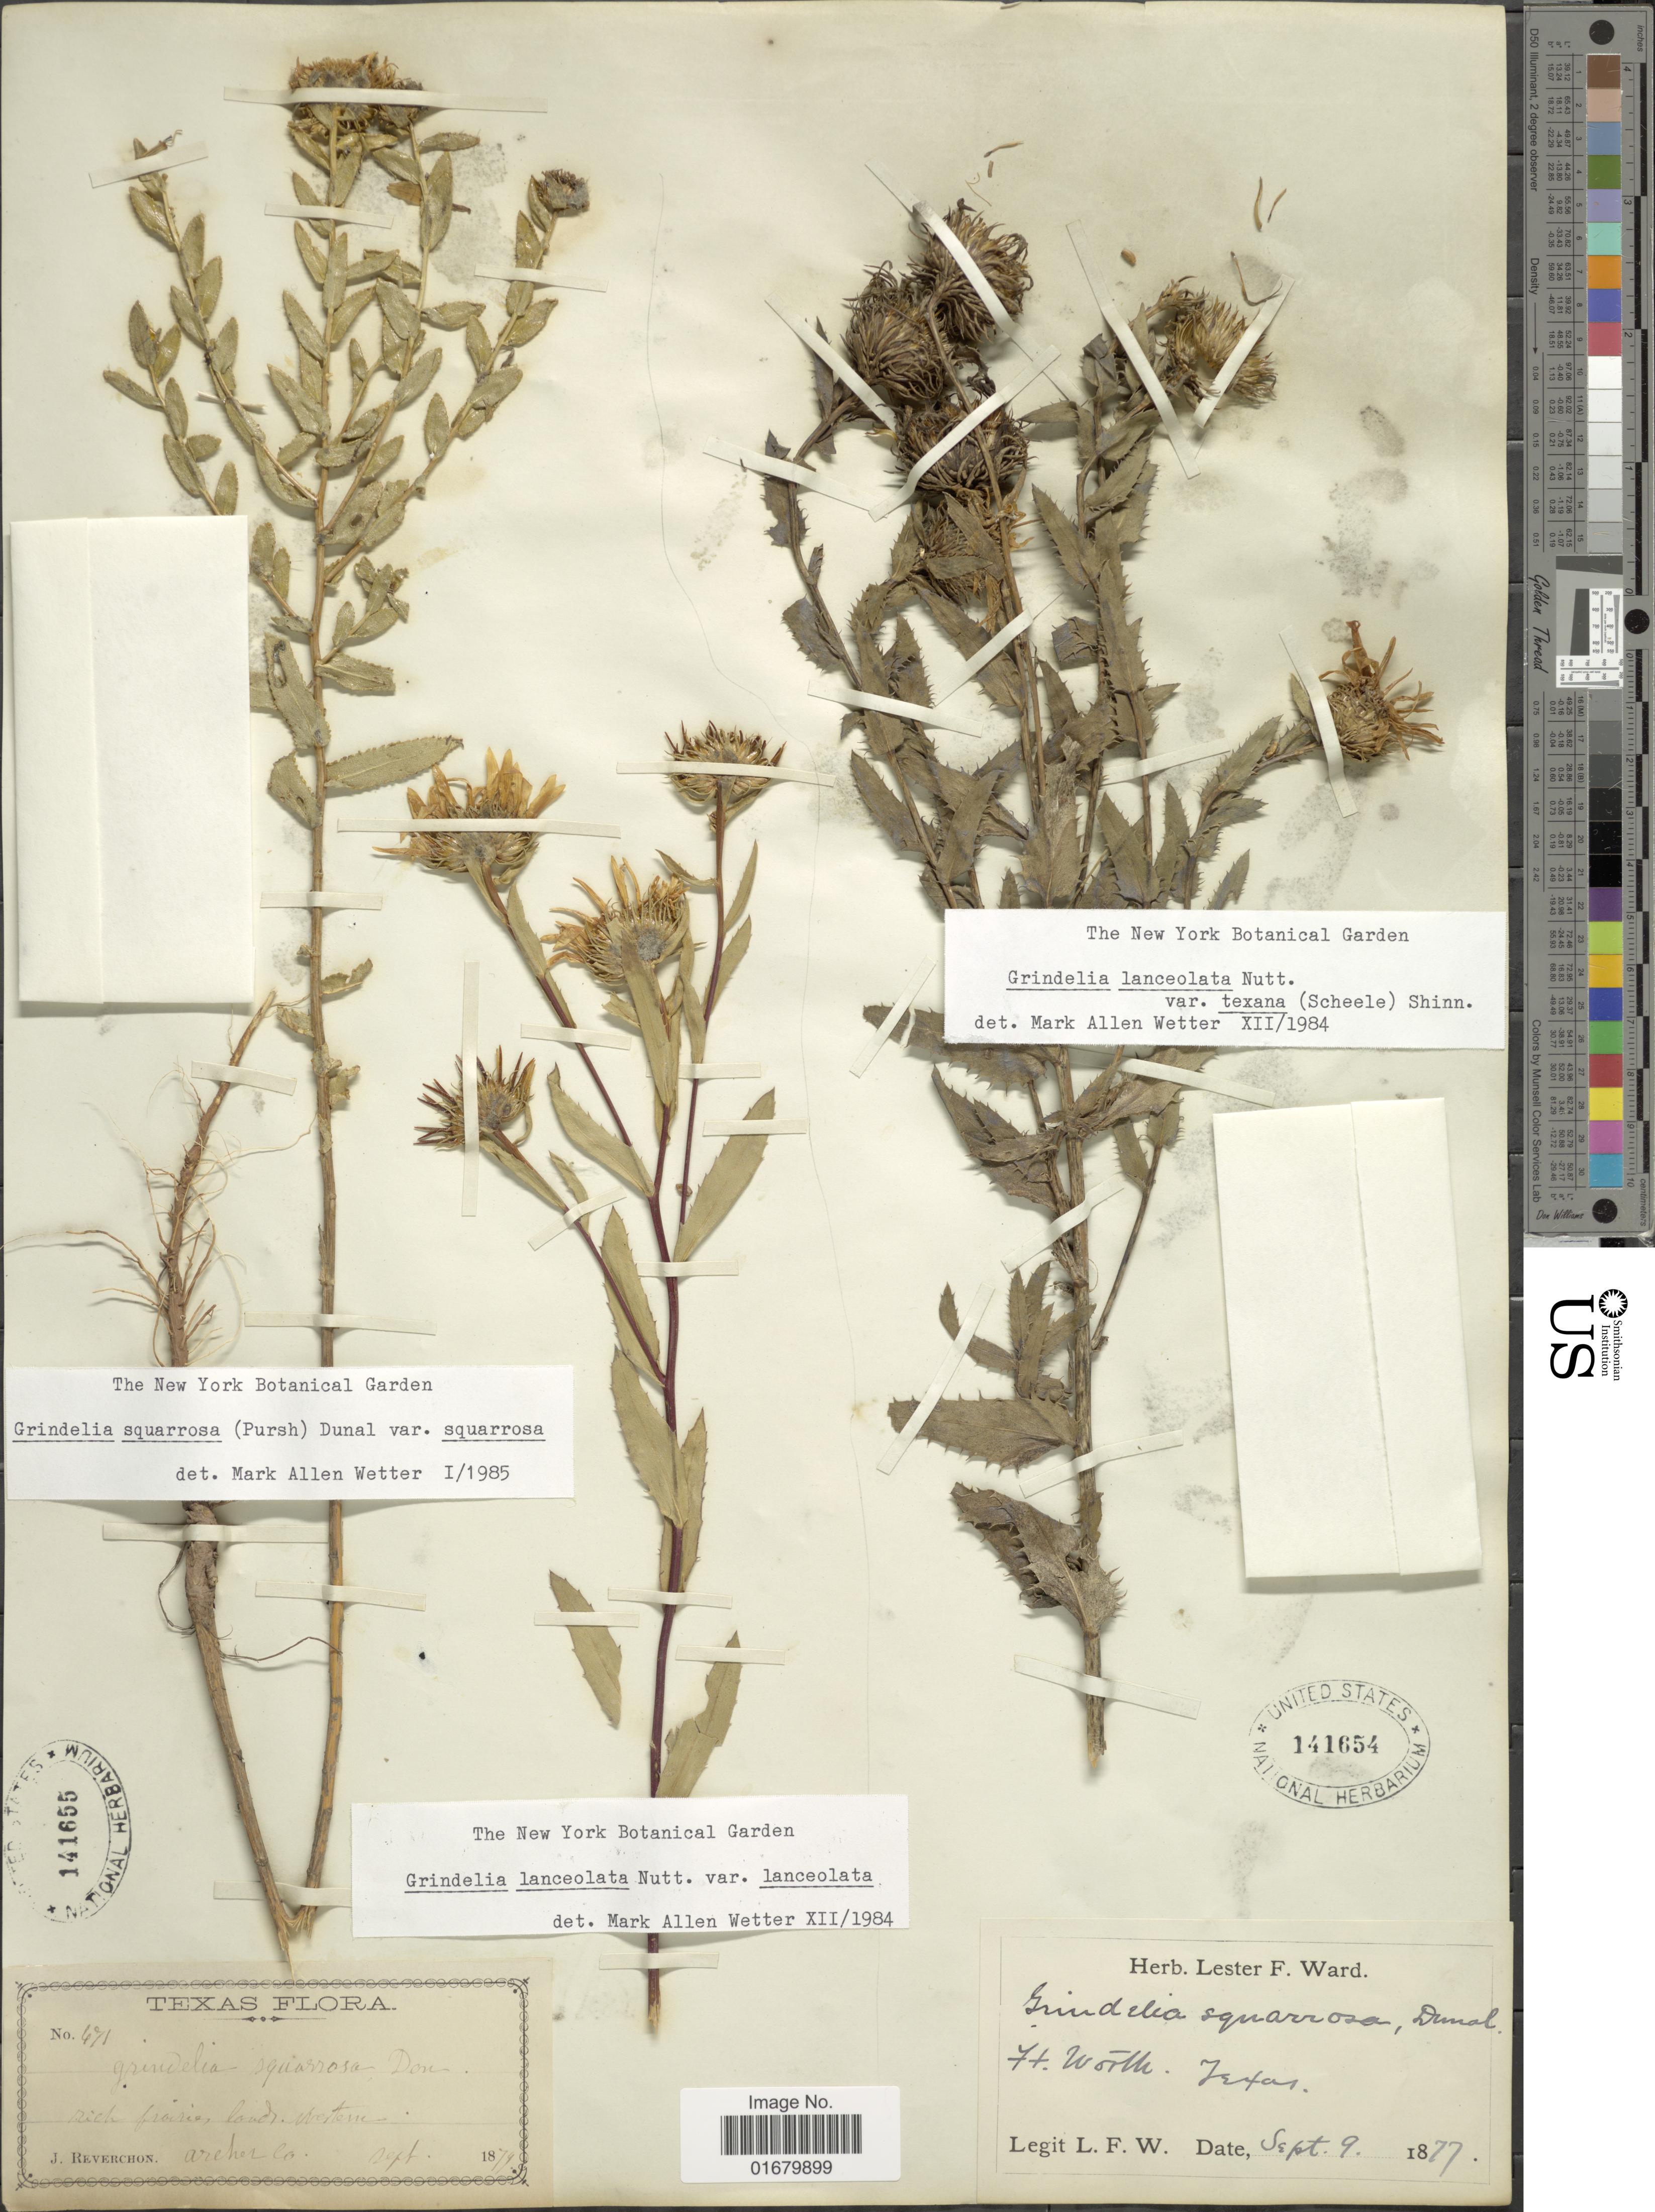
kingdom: Plantae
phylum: Tracheophyta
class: Magnoliopsida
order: Asterales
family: Asteraceae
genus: Grindelia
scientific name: Grindelia lanceolata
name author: Nutt.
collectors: J. Reverchon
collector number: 471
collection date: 1879-09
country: United States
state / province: Texas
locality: Archer Co.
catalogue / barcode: US 141655